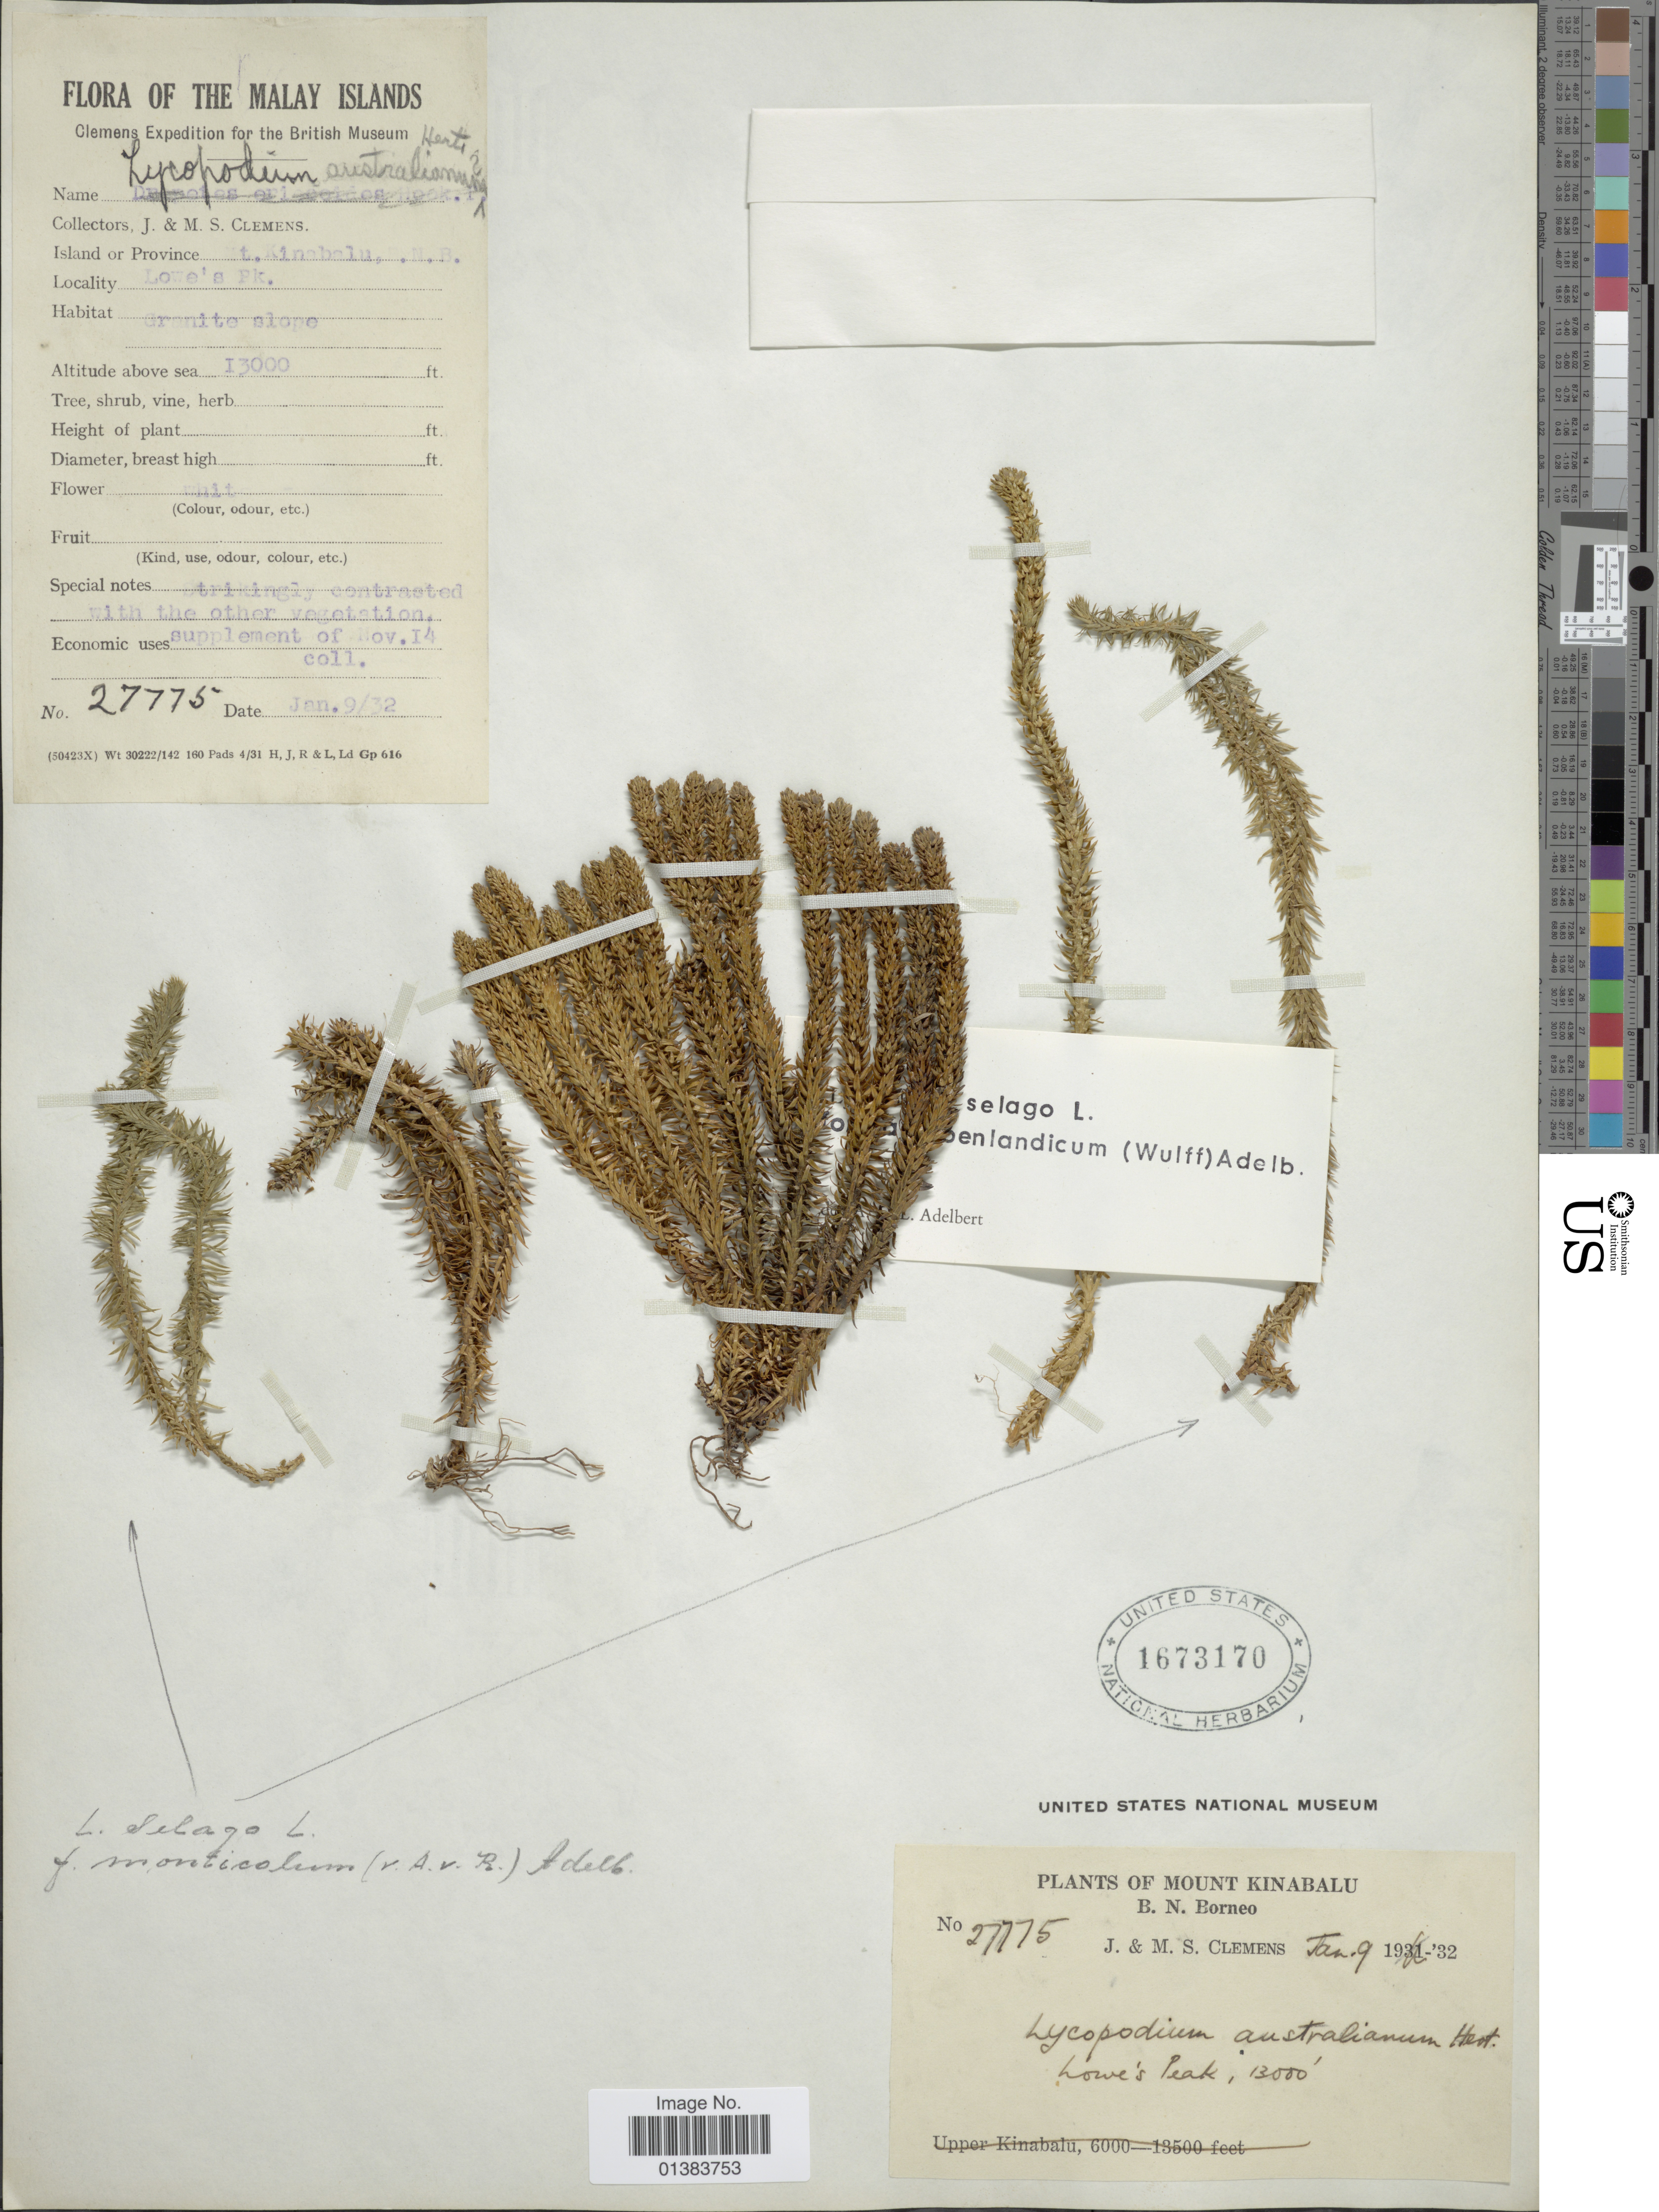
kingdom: Plantae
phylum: Tracheophyta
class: Lycopodiopsida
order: Lycopodiales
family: Lycopodiaceae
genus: Huperzia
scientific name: Huperzia selago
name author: (L.) Bernh. ex Schrank & Mart.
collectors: J. Clemens & M. S. Clemens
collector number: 27775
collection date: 1932-01-09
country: Malaysia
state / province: Sabah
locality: Mount Kinabalu, B. N. Borneo, Lowe's Peak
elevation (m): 3962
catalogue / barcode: US 1673170